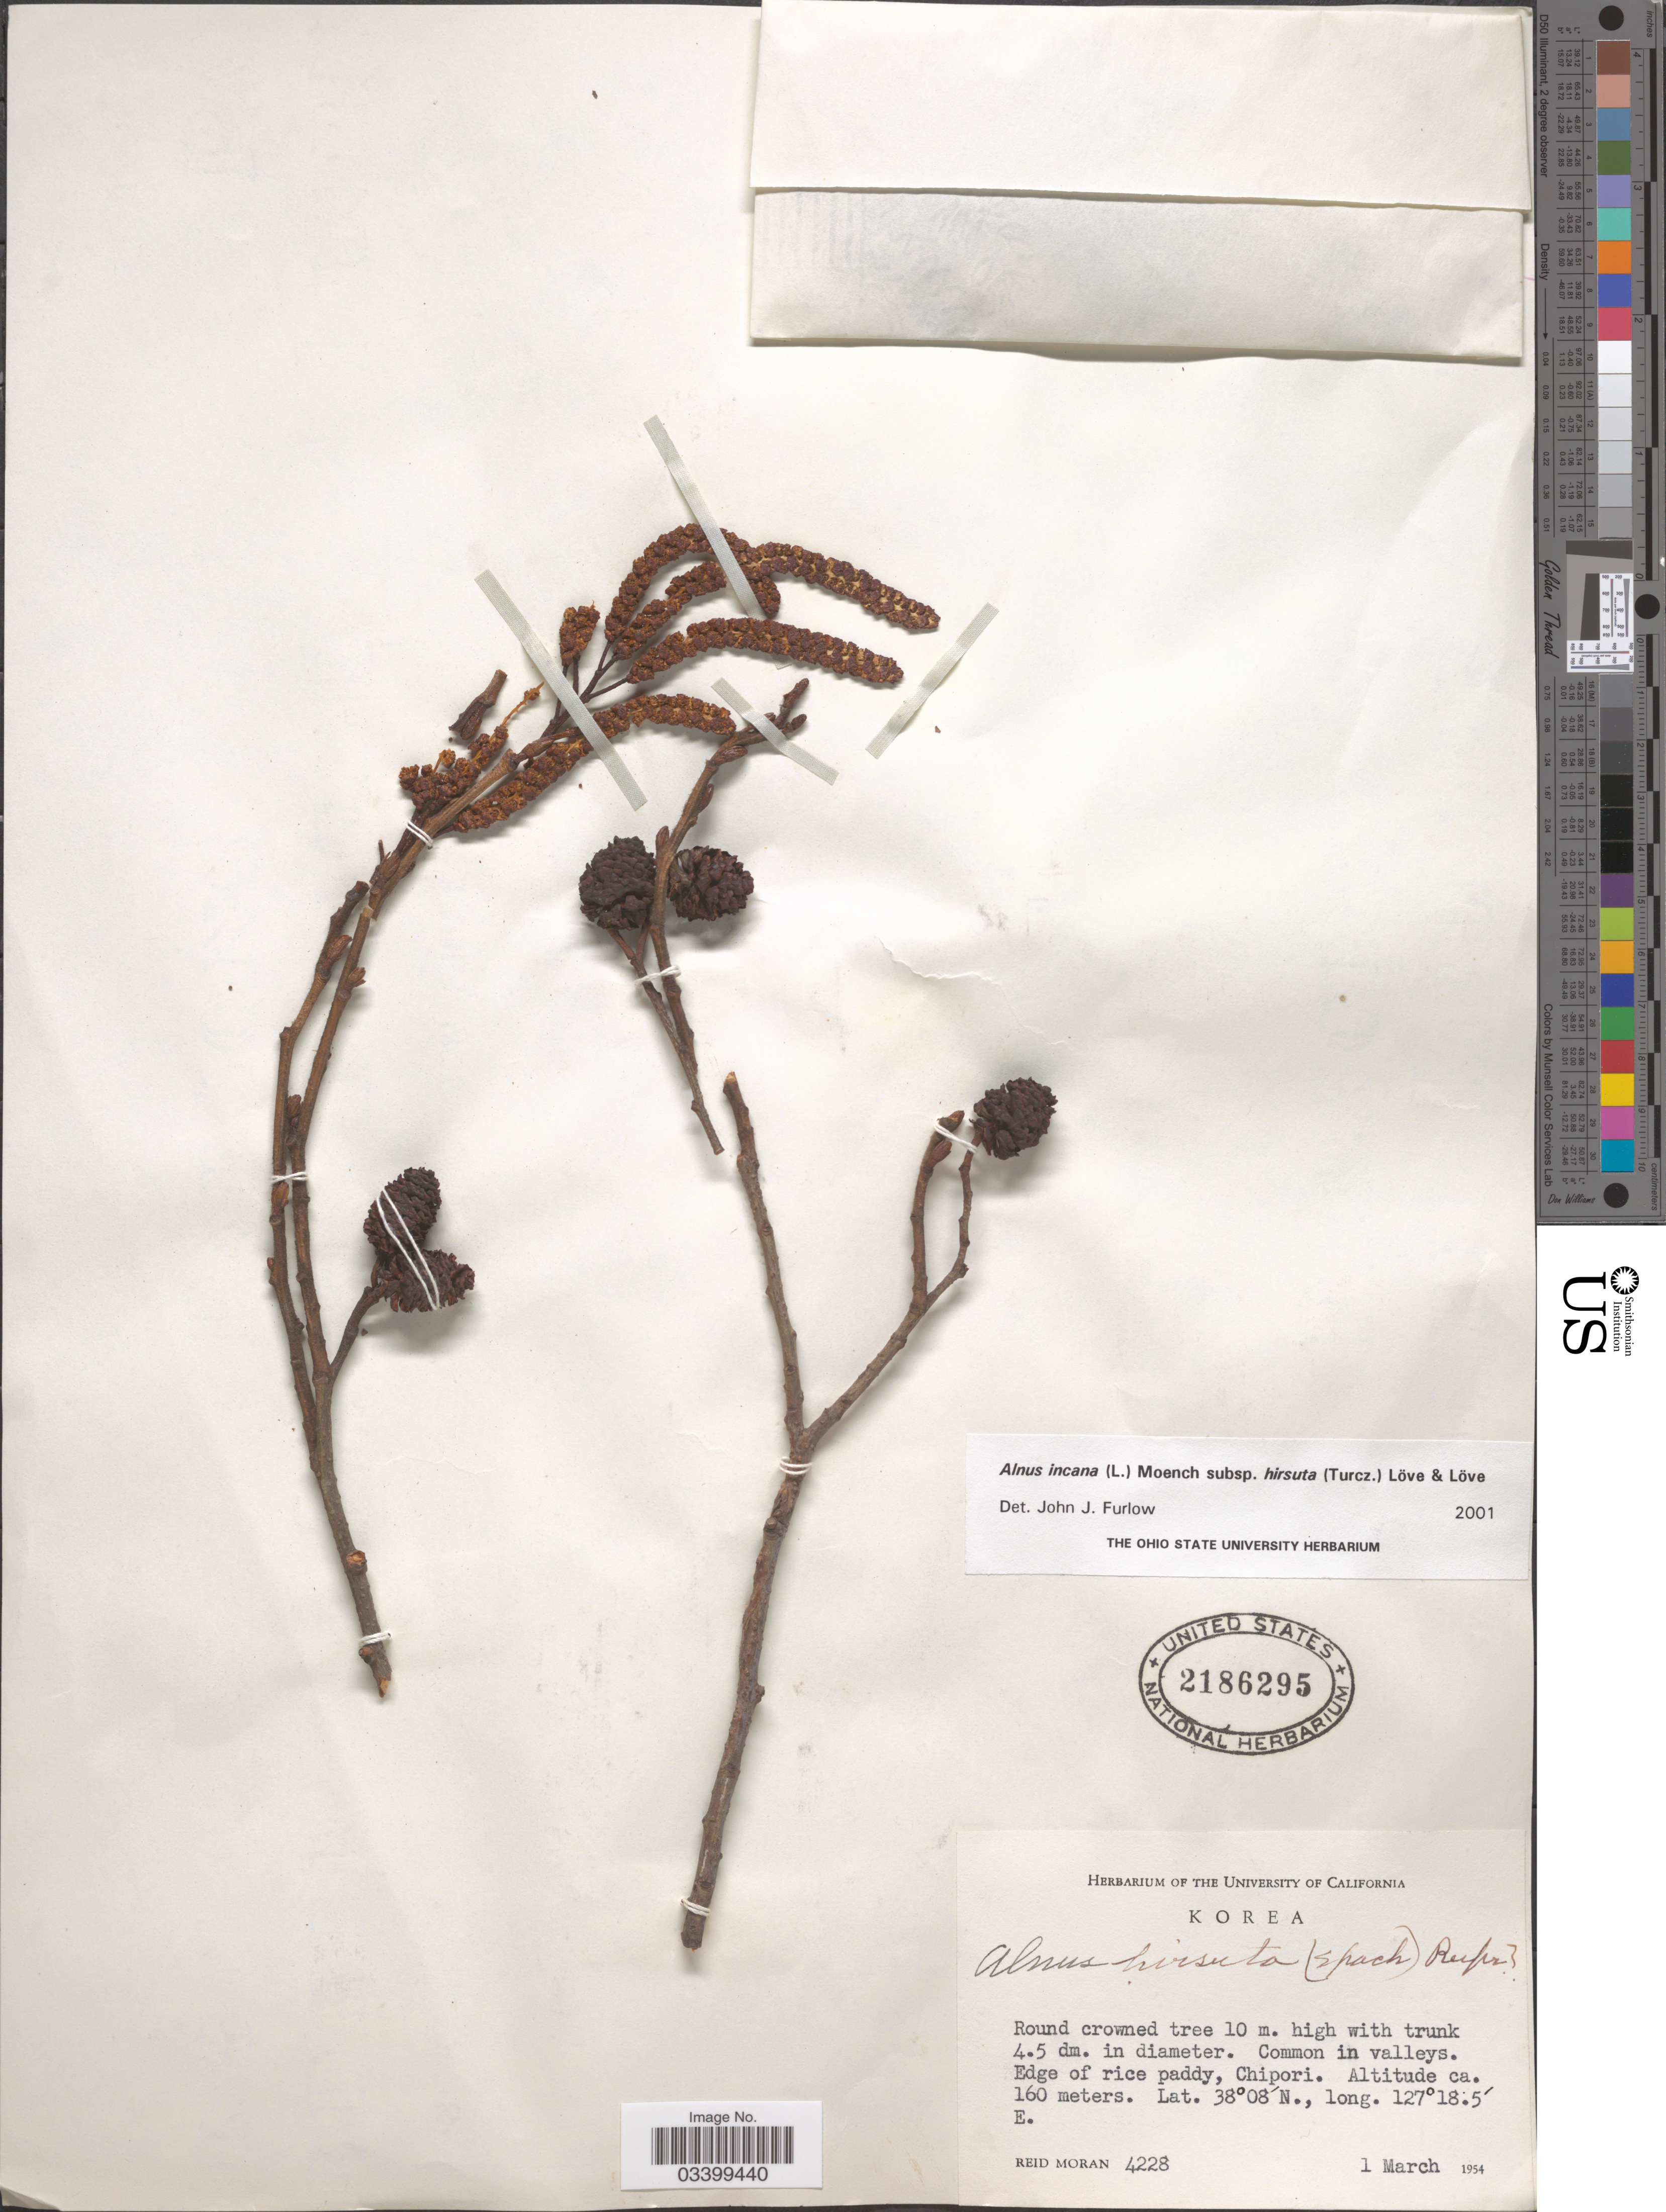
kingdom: Plantae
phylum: Tracheophyta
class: Magnoliopsida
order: Fagales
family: Betulaceae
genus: Alnus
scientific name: Alnus incana subsp. hirsuta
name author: (Spach) Á. Löve & D. Löve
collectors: R. Moran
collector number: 4228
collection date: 1954-03-01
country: South Korea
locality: Edge of rice paddy, Chipori.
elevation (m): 160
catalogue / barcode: US 2186295